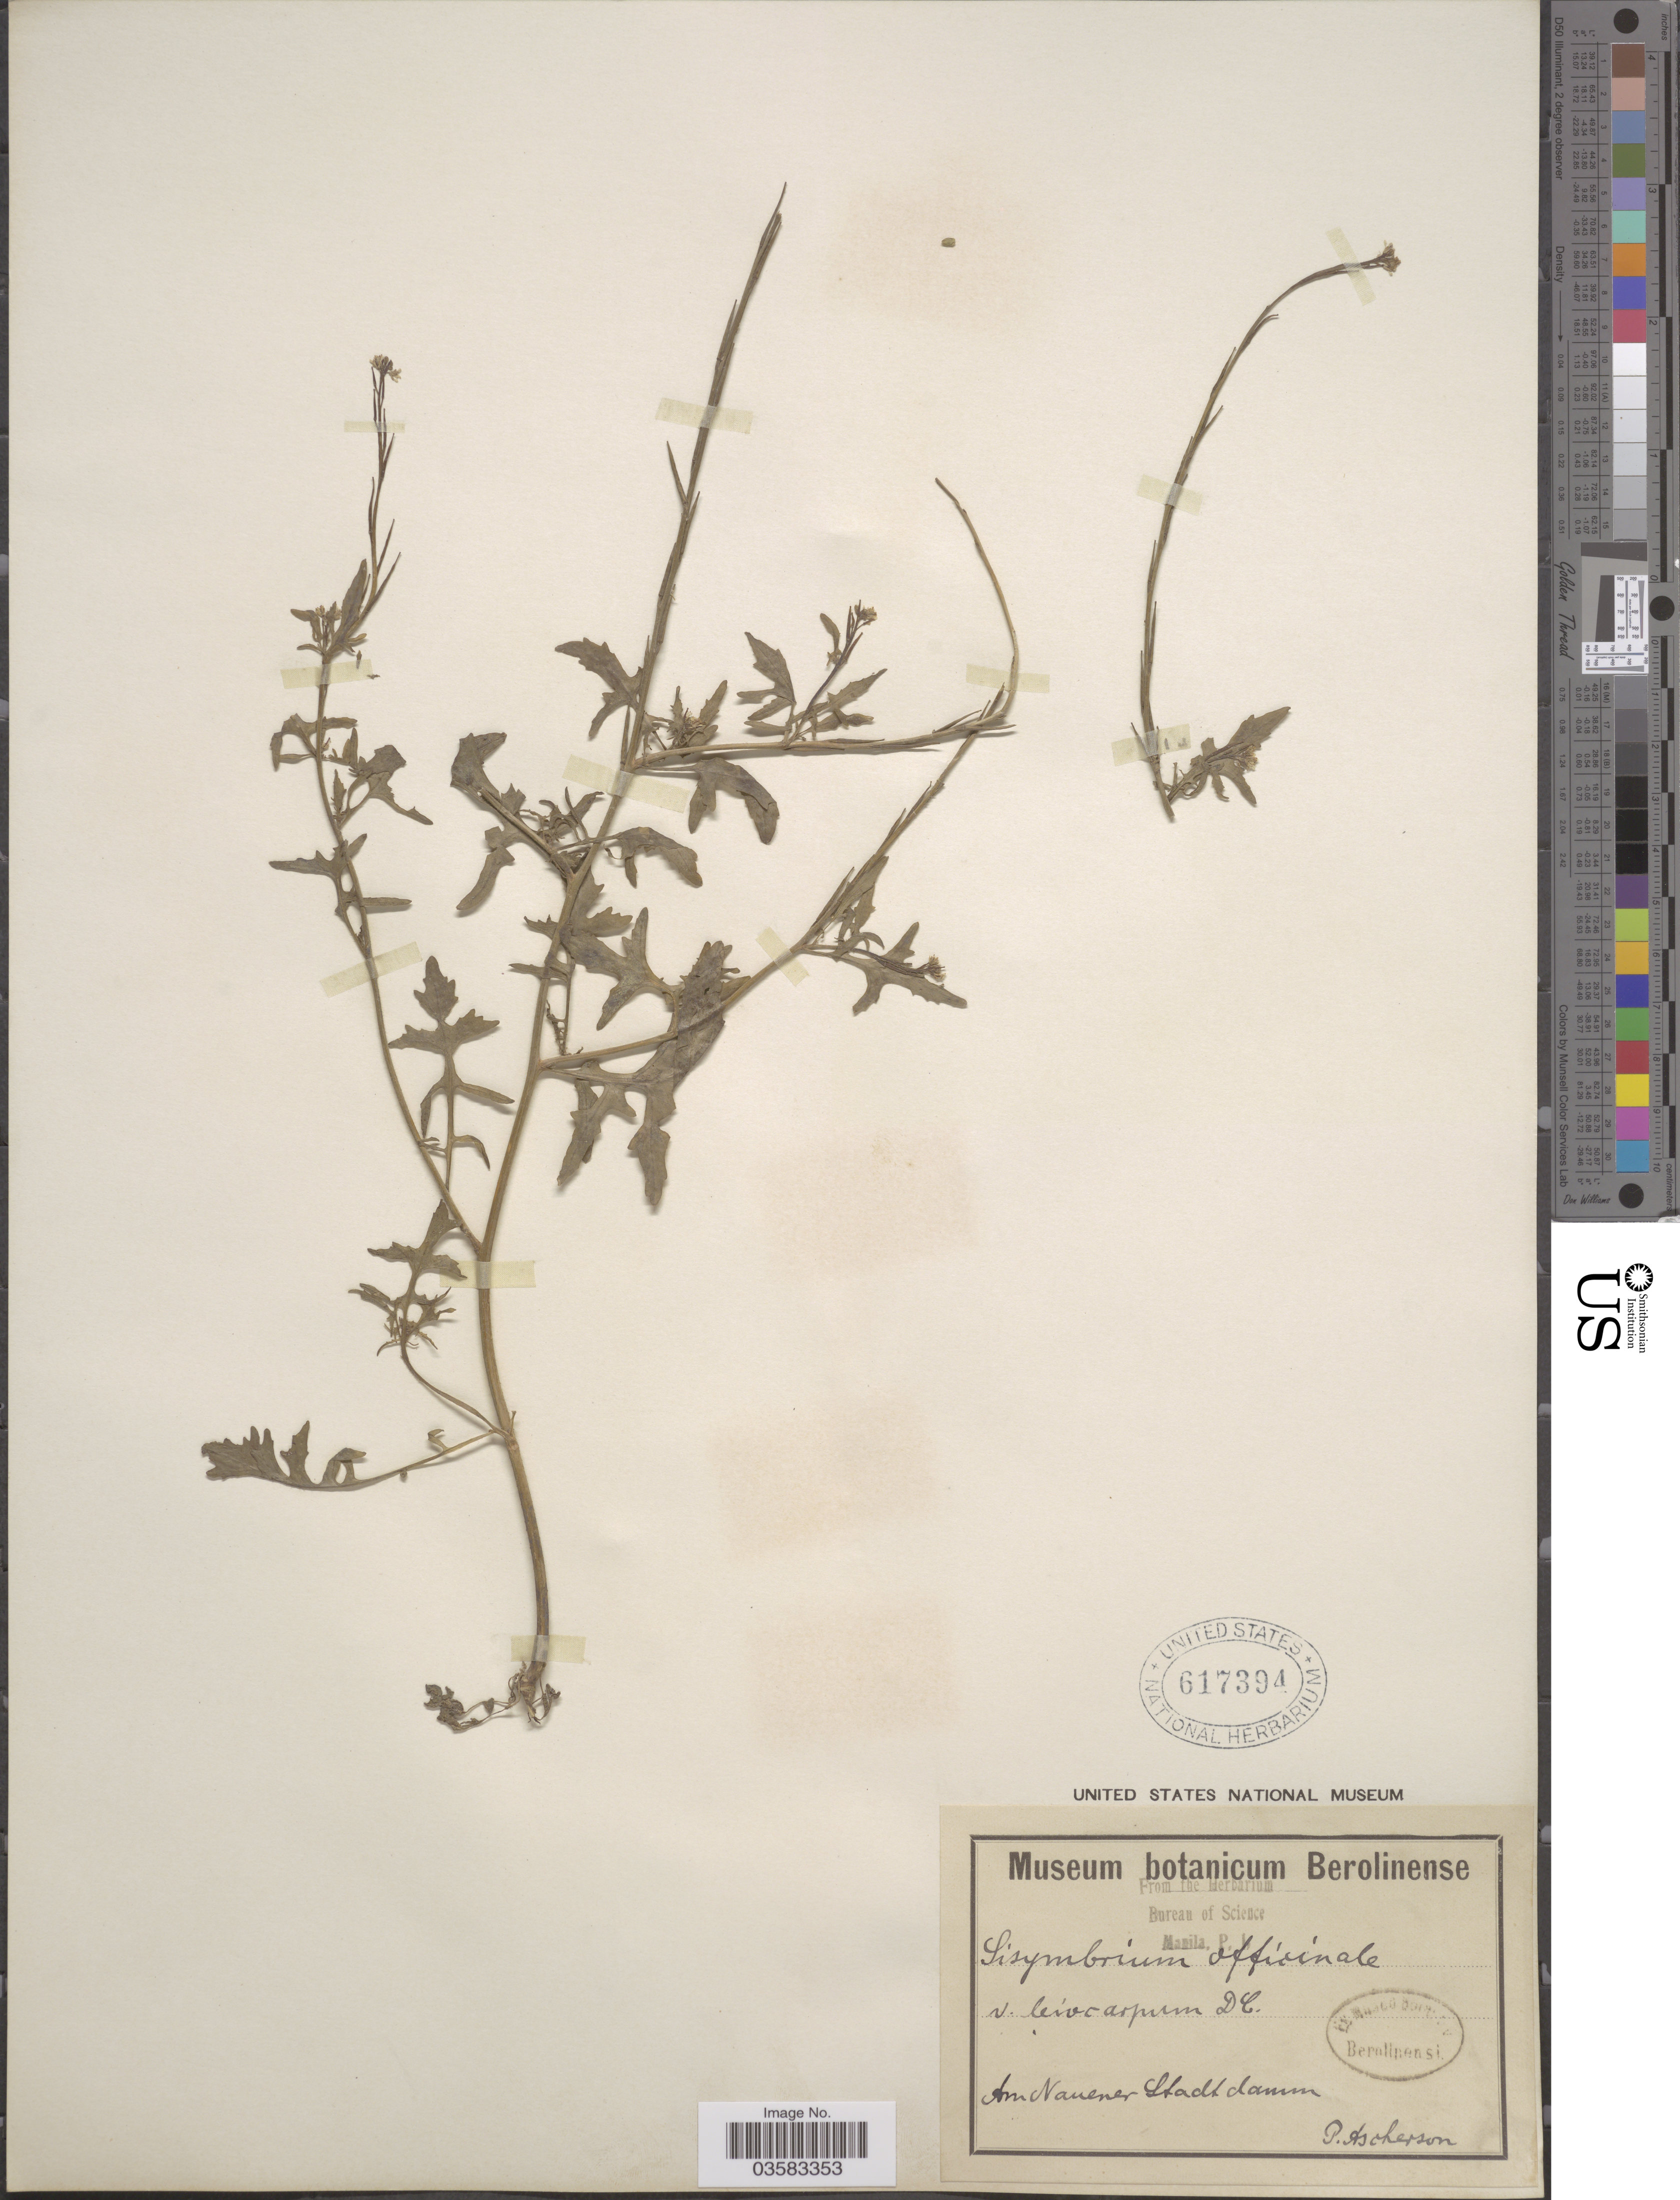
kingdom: Plantae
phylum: Tracheophyta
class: Magnoliopsida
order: Brassicales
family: Brassicaceae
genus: Sisymbrium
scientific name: Sisymbrium officinale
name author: (L.) Scop.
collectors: P. Ascherson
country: Germany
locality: Am Nanuner Stadtdamm.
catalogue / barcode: US 617394